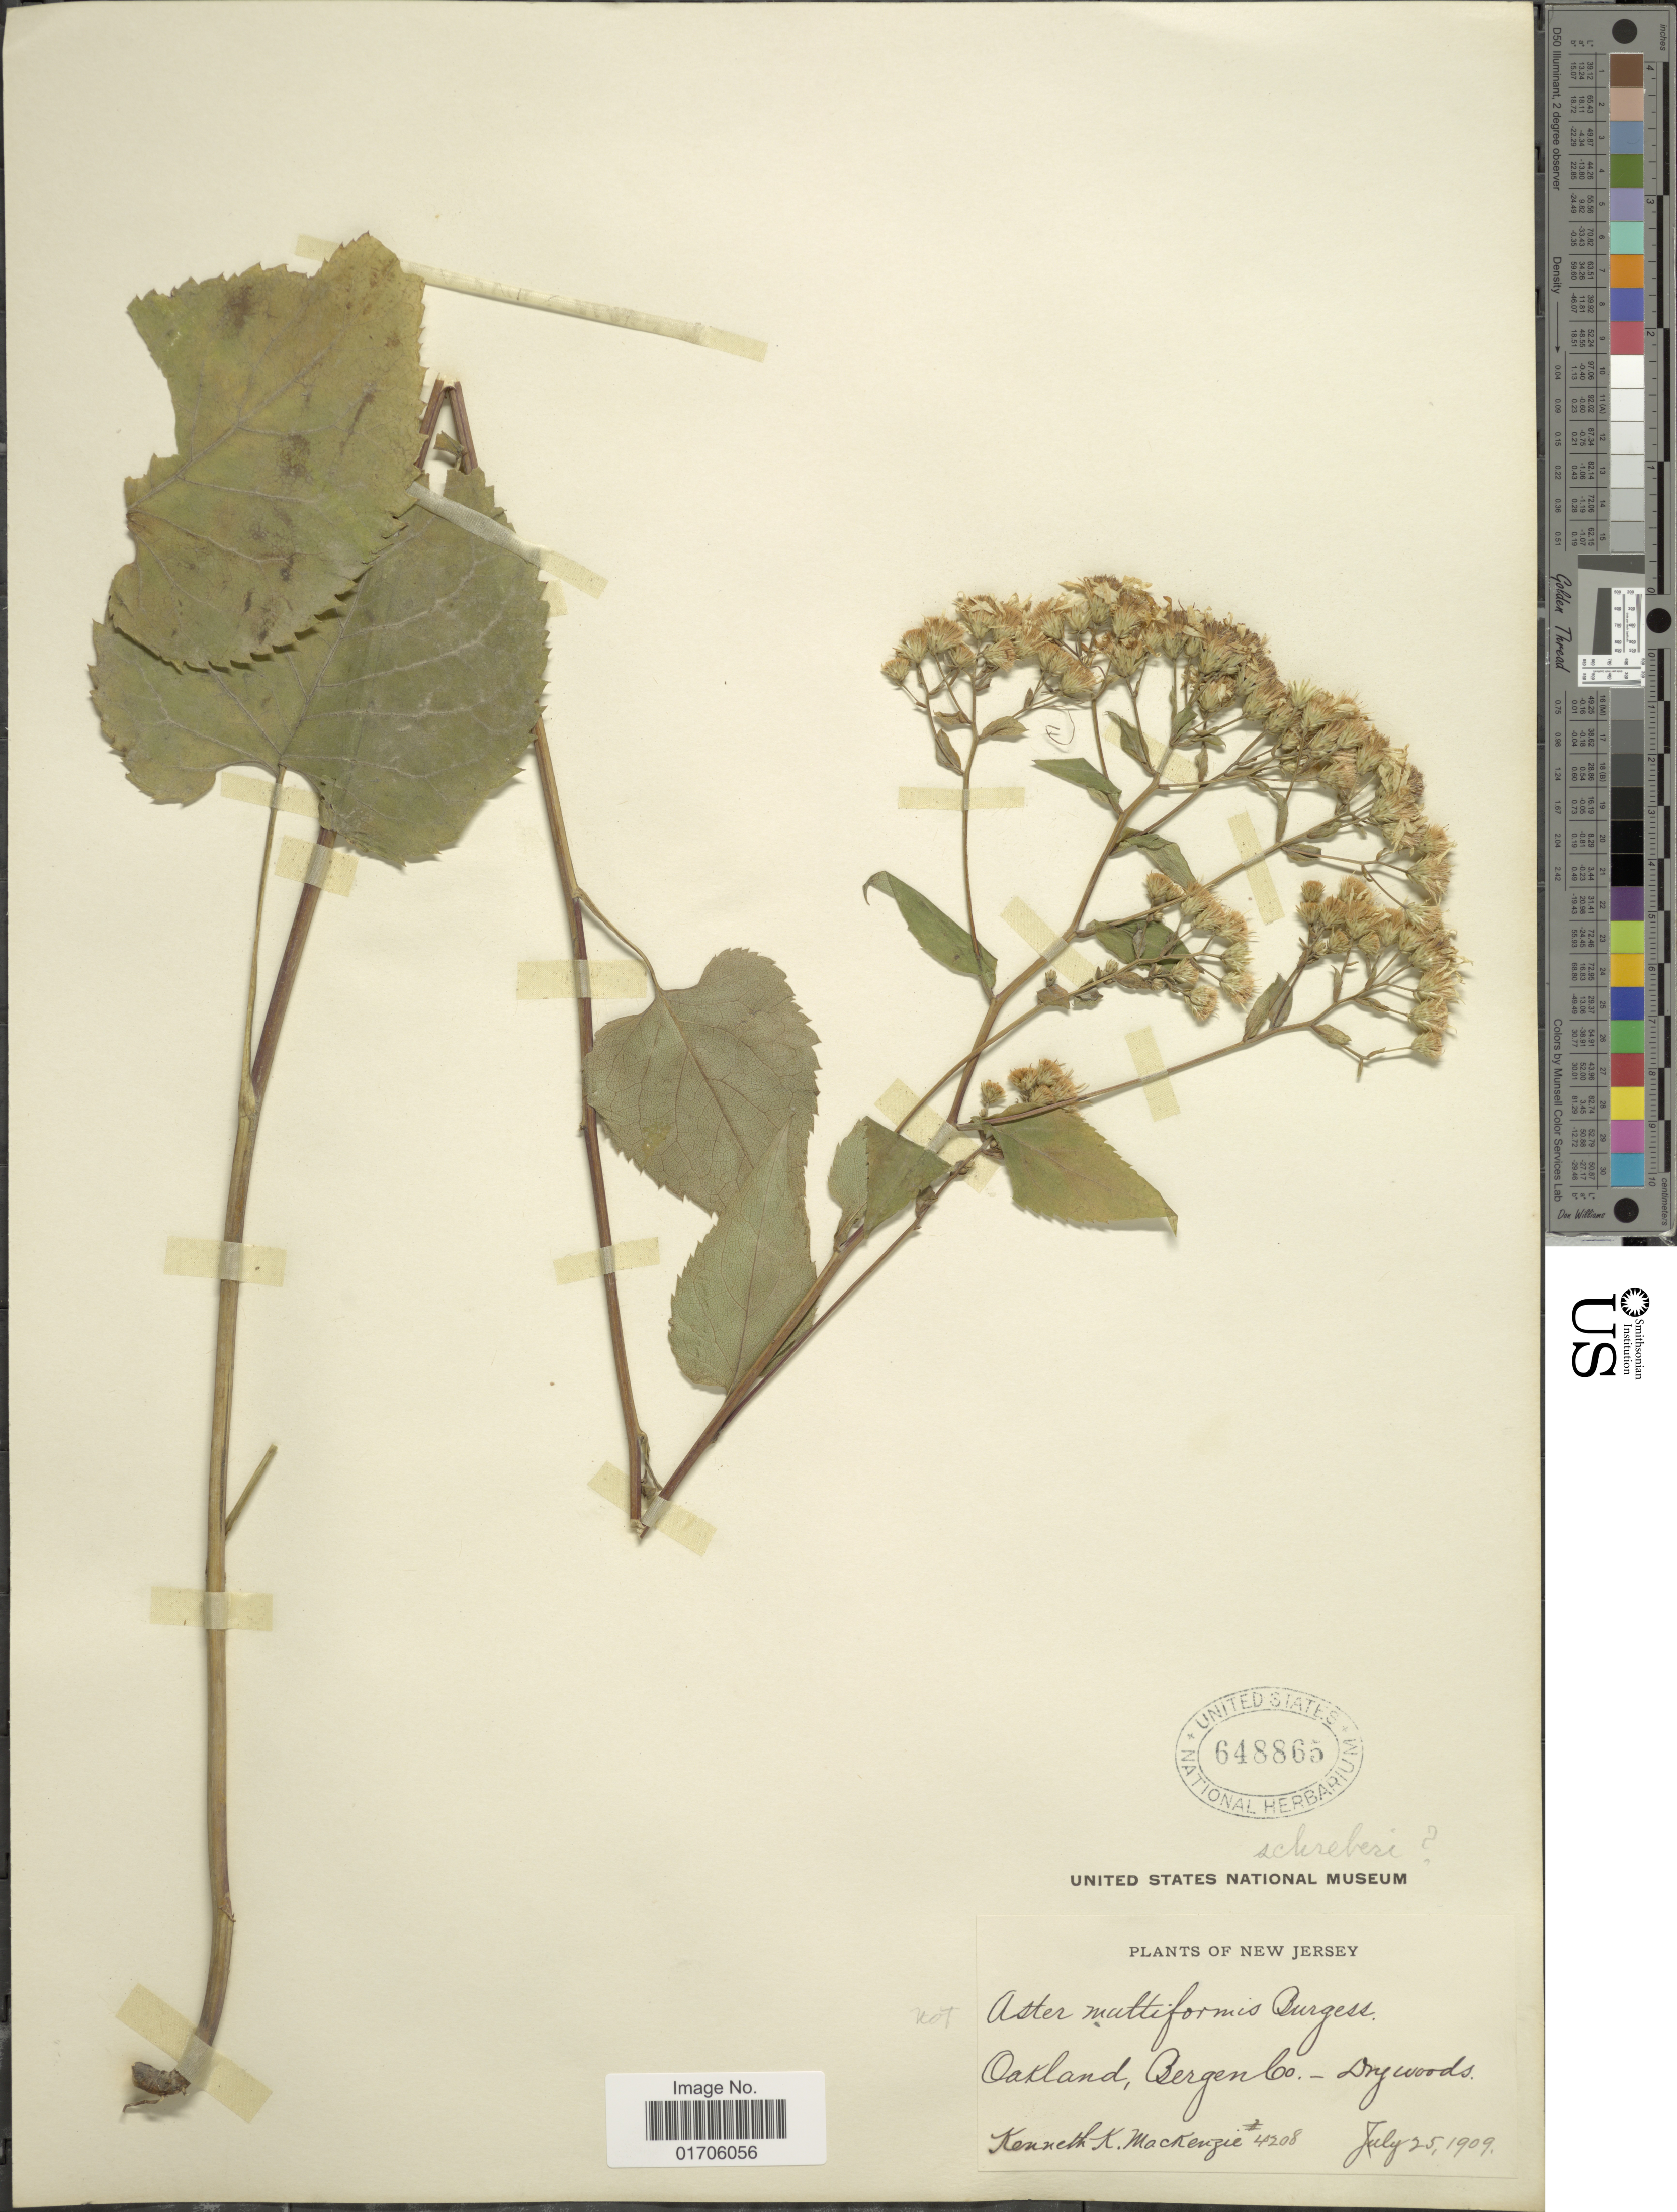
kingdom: Plantae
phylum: Tracheophyta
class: Magnoliopsida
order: Asterales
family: Asteraceae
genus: Aster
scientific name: Aster curvescens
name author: E.S. Burgess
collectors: K. K. Mackenzie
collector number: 4208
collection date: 1909-07-25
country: United States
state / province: New Jersey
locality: New Jersey. Oakland, Bergen Co. - Dry woods.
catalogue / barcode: US 648865